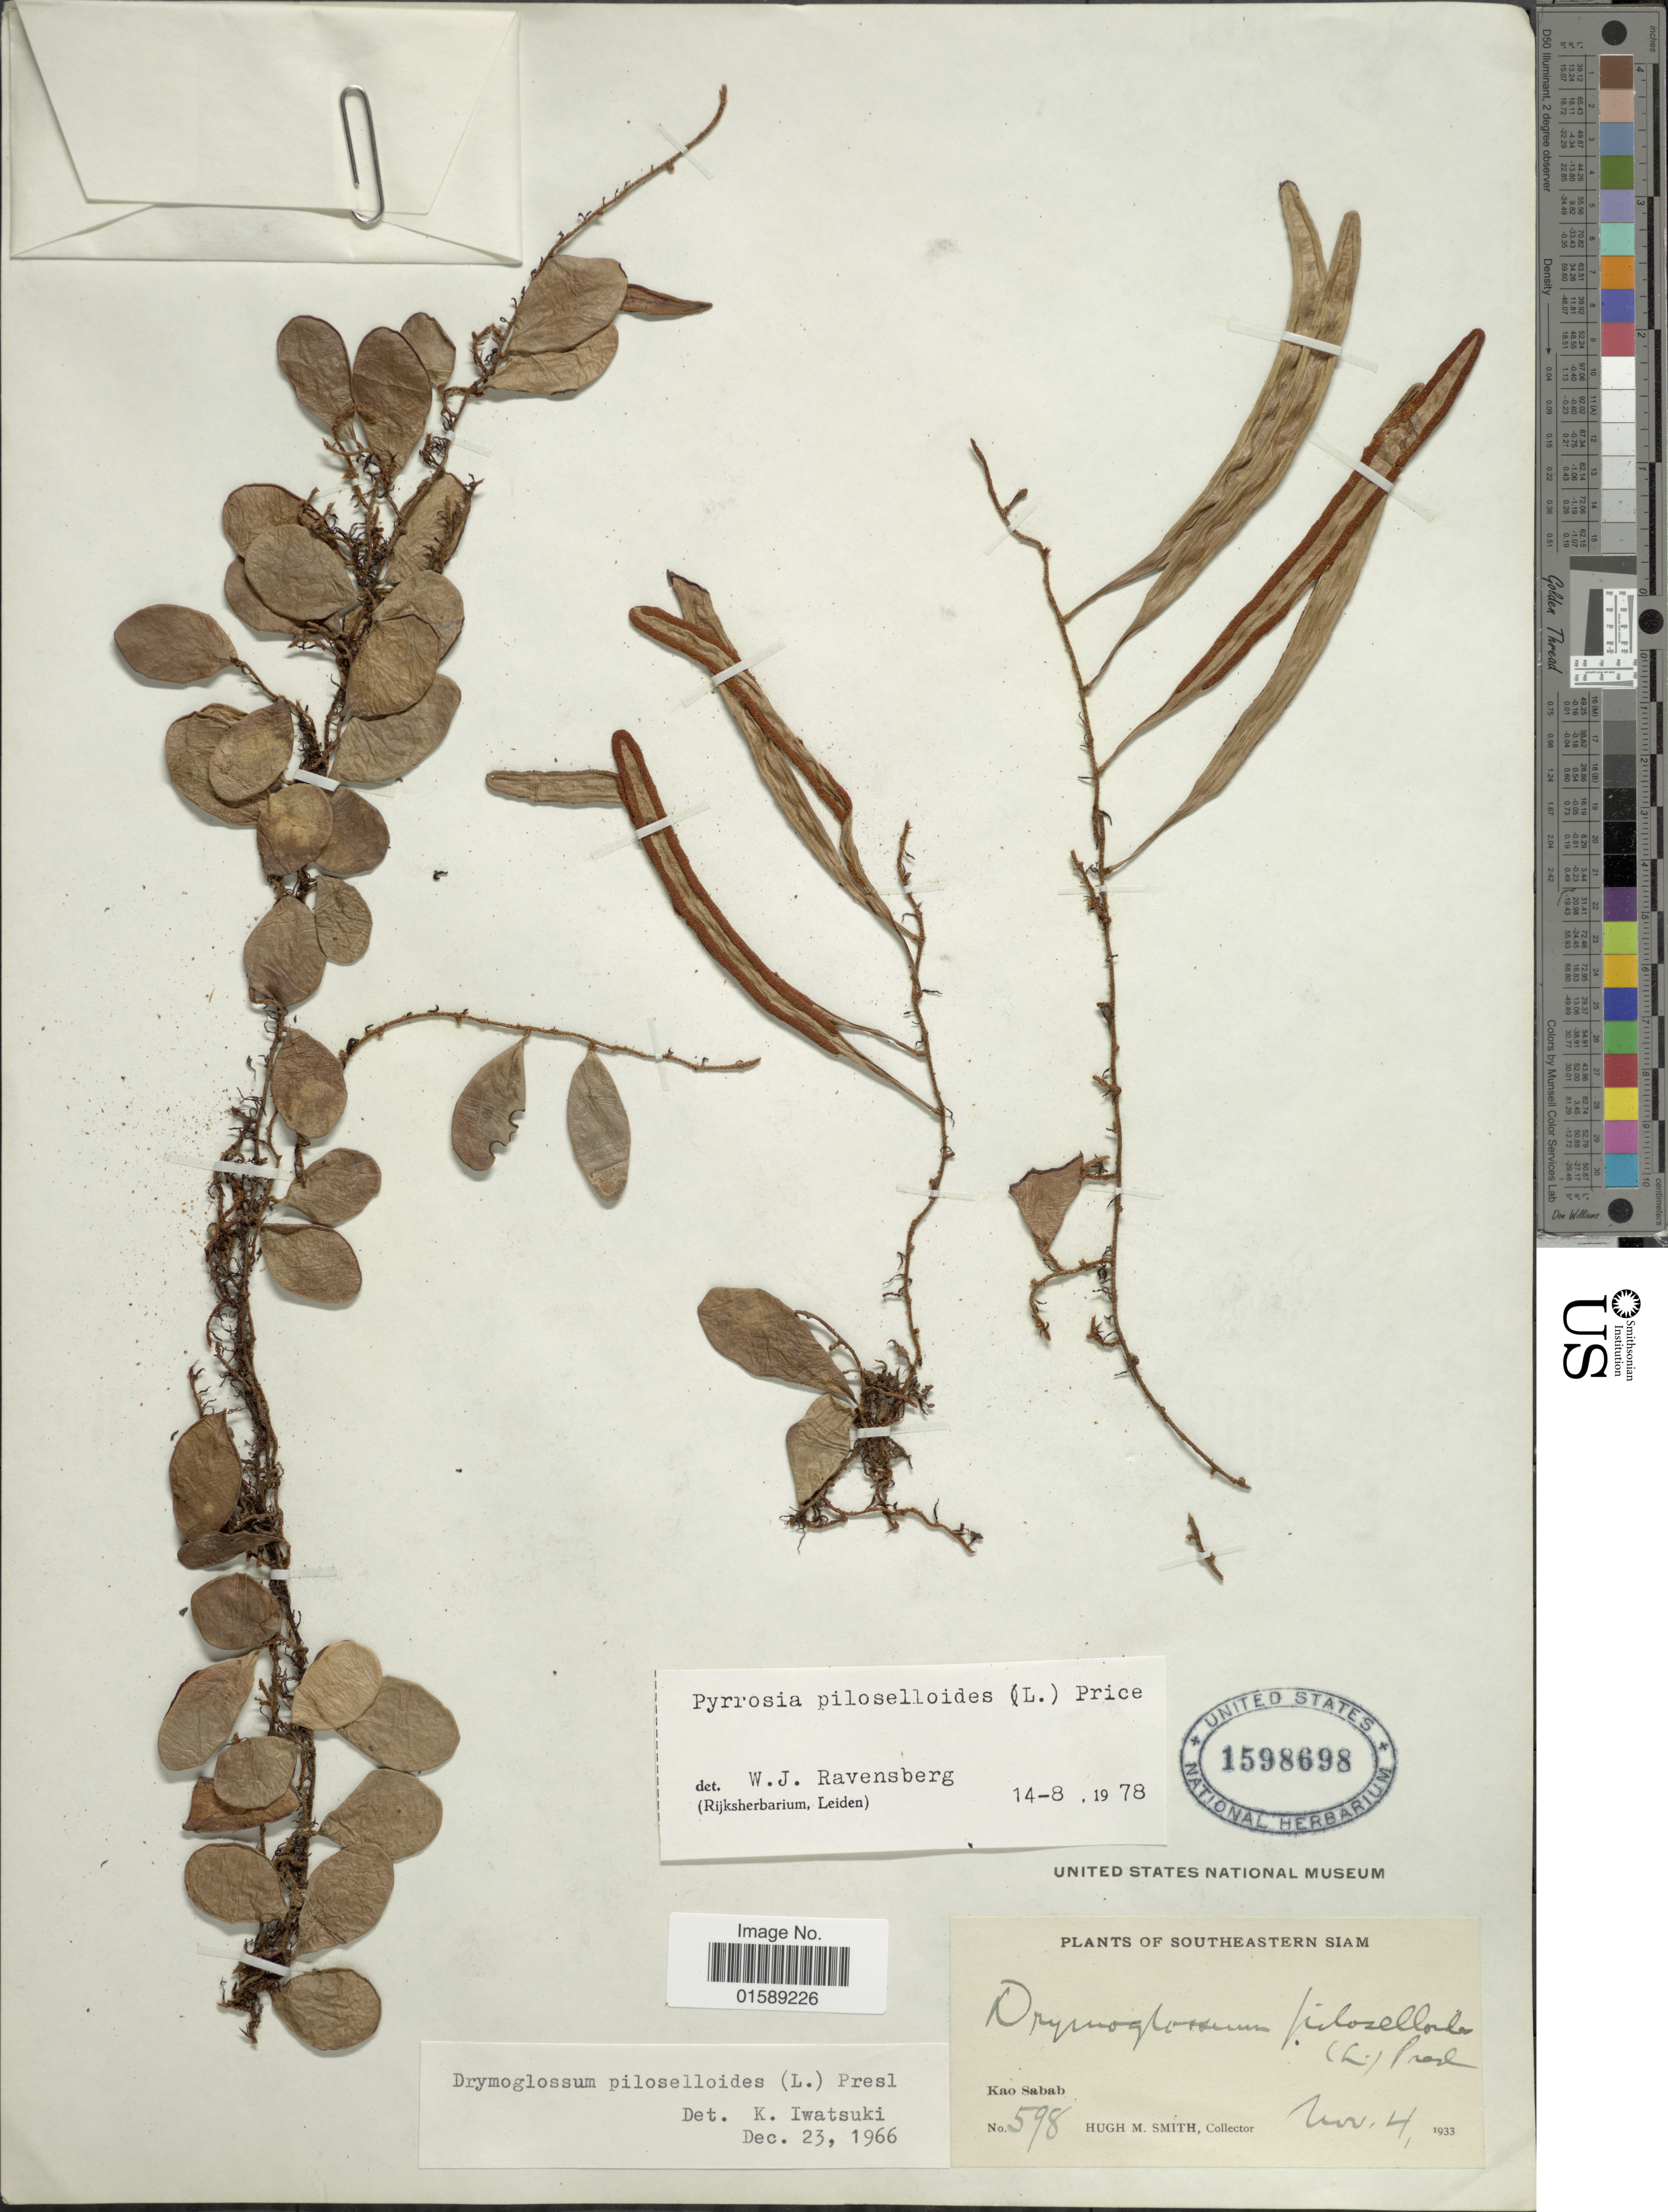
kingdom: Plantae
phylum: Tracheophyta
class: Polypodiopsida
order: Polypodiales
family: Polypodiaceae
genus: Pyrrosia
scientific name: Pyrrosia piloselloides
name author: (L.) M.G. Price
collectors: H. M. Smith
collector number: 598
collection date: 1933-11-04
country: Thailand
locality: Southeastern Siam, Kao Sabab.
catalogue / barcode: US 1598698